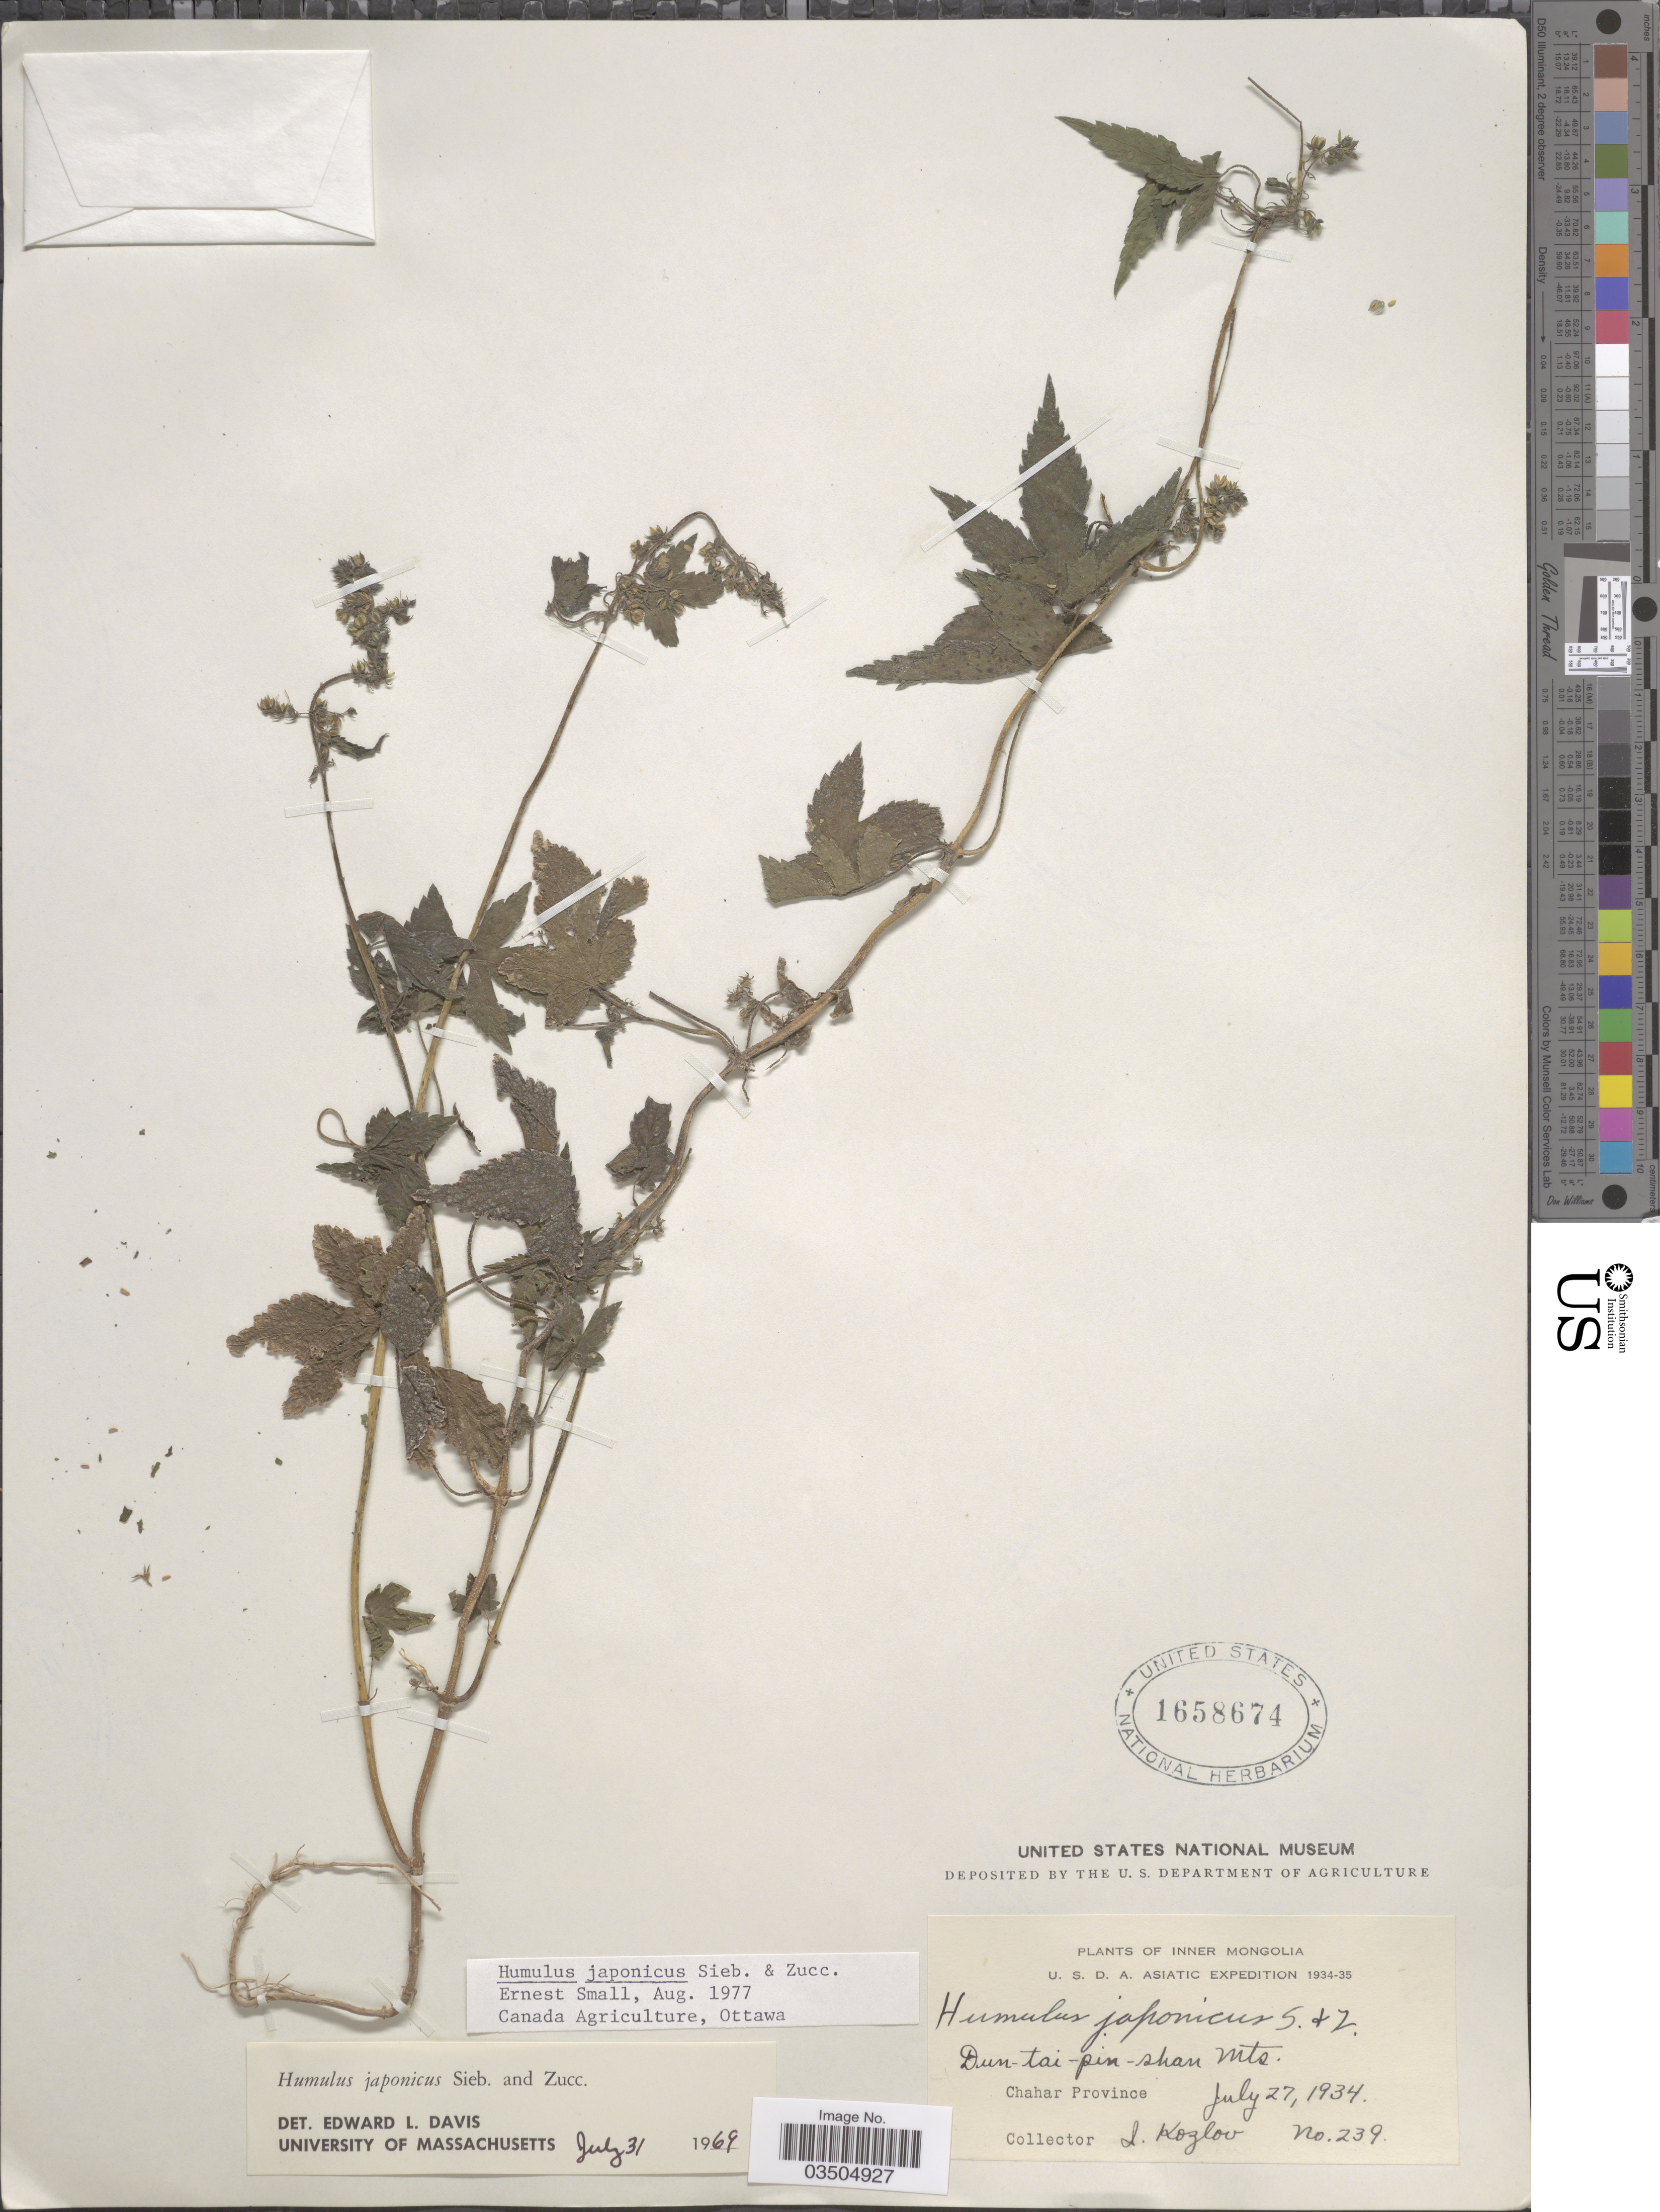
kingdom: Plantae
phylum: Tracheophyta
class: Magnoliopsida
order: Rosales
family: Cannabaceae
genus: Humulus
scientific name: Humulus japonicus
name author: Siebold & Zucc.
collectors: I. Kozlov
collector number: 239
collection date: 1934-07-27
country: China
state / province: Nei Monggol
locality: Inner Mongolia. Dun-tai-pin-shan Mts. Chahar Province.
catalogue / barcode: US 1658674